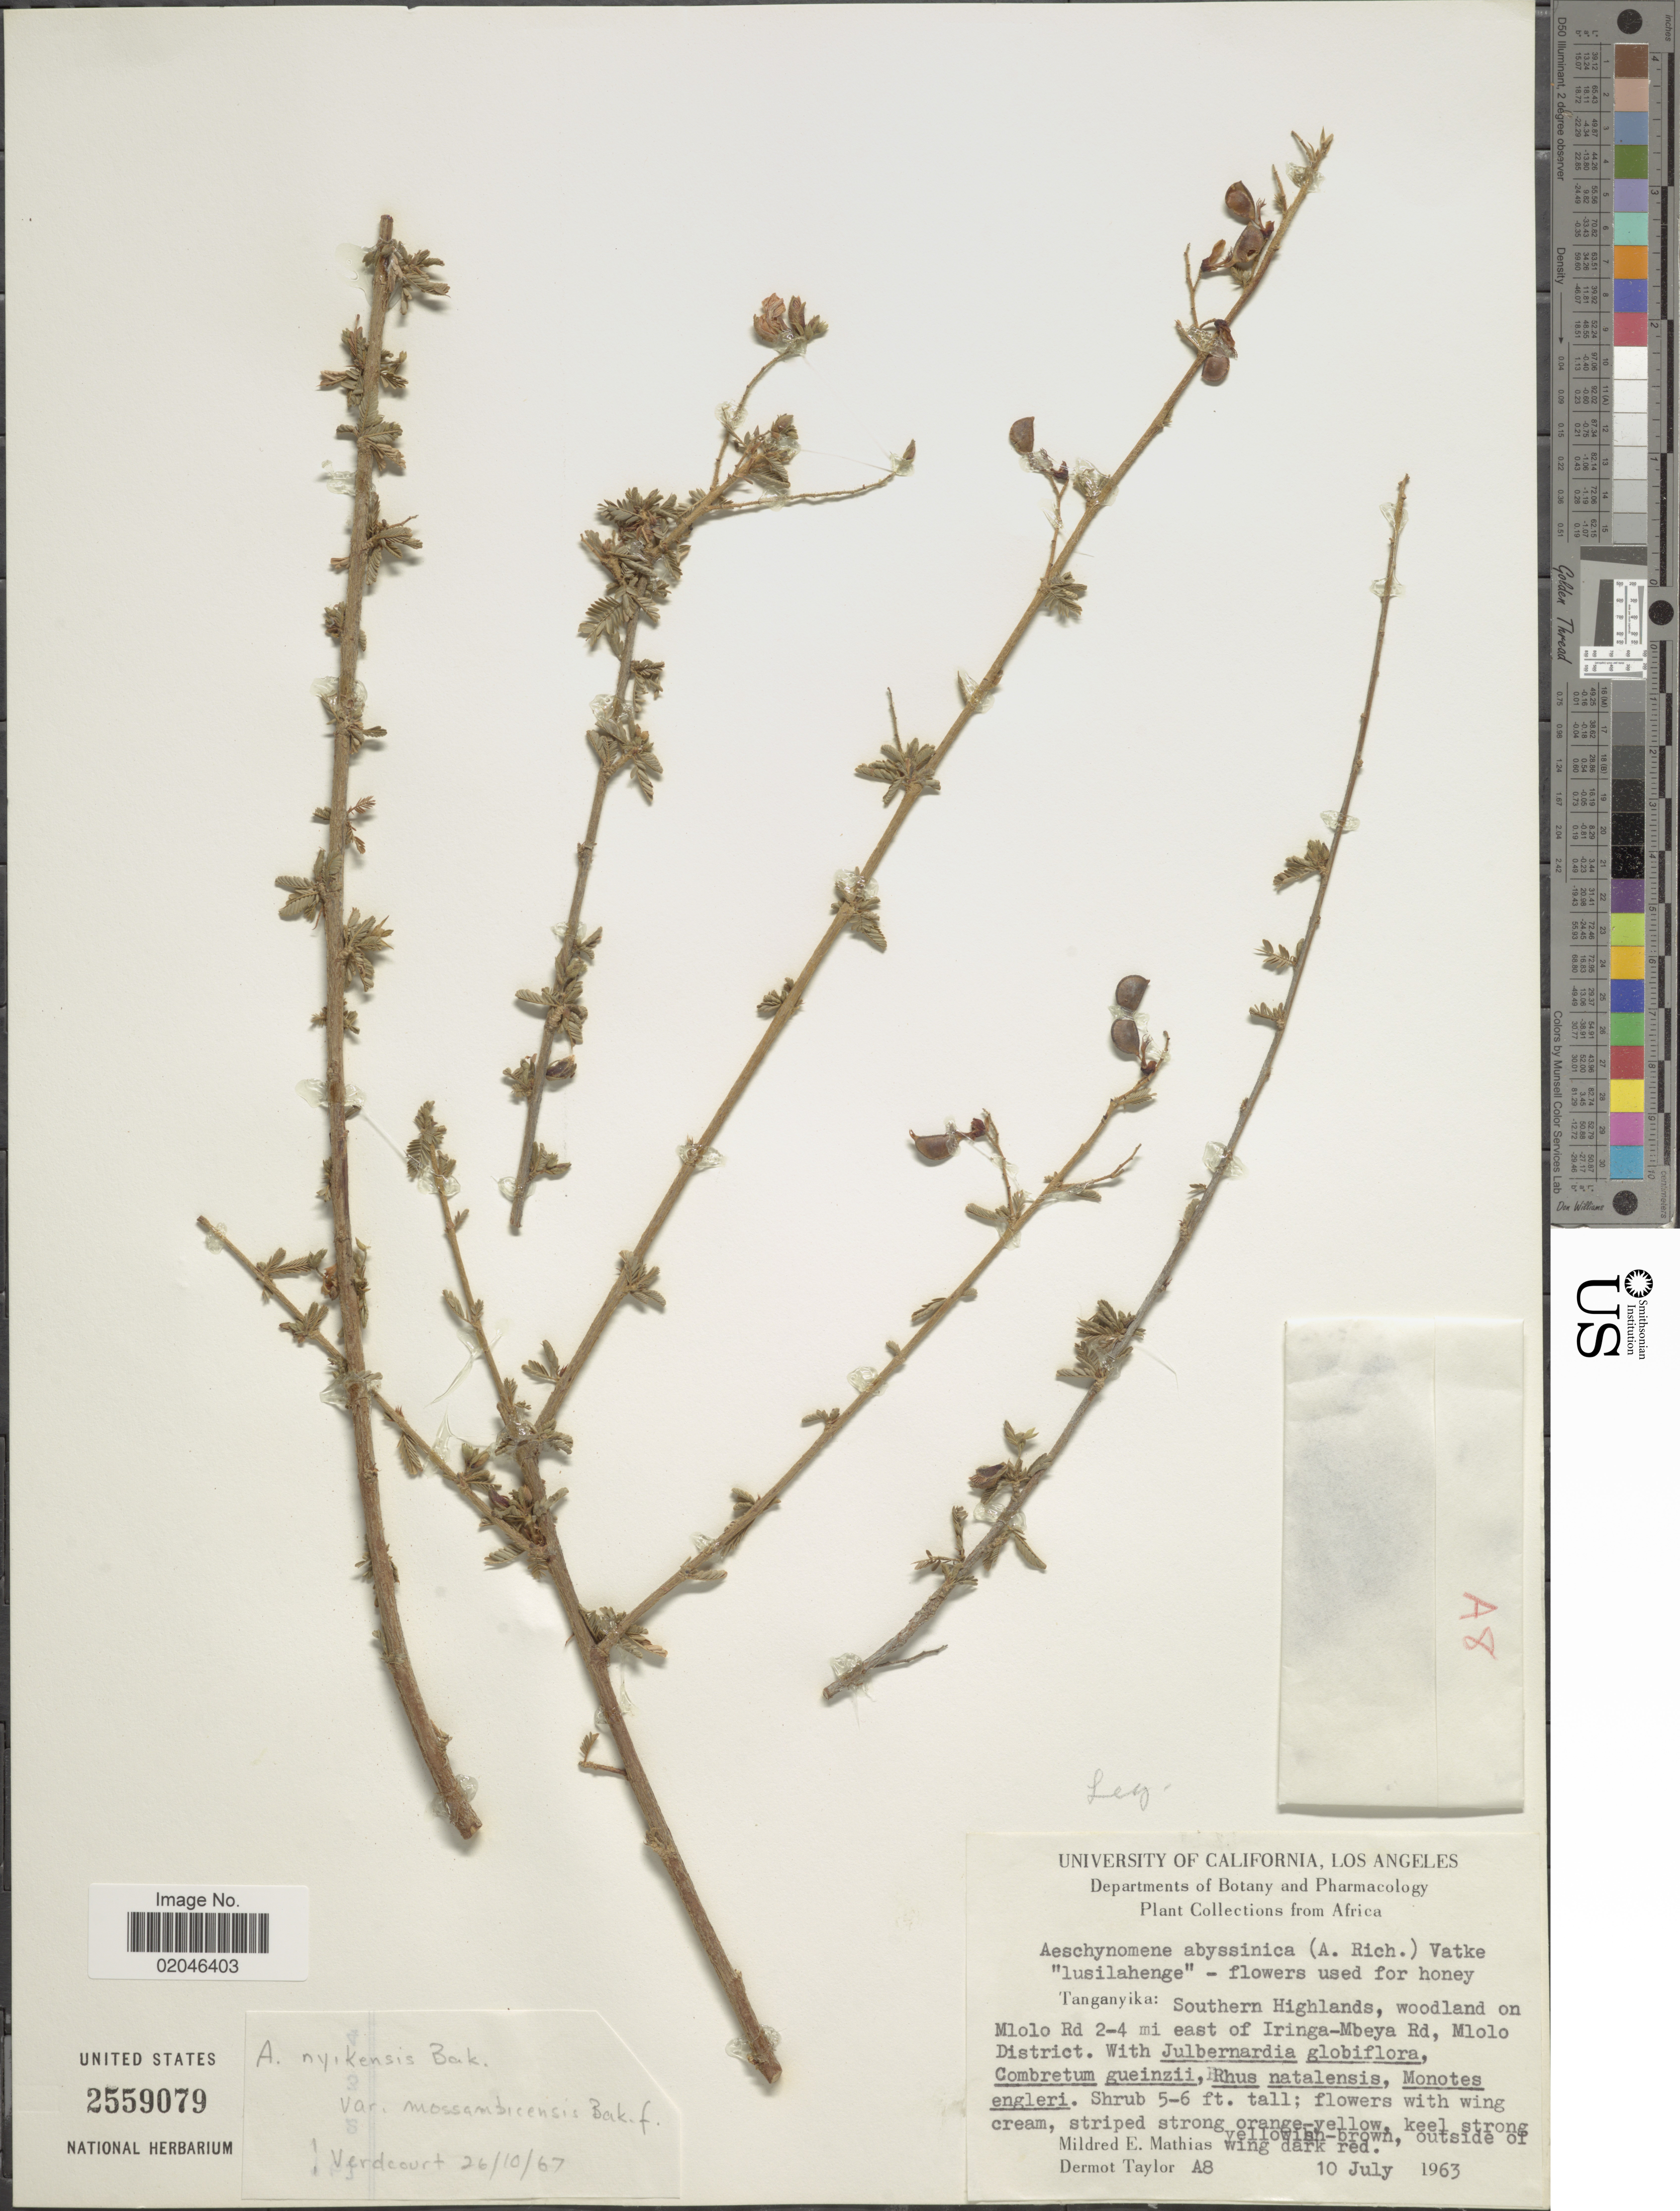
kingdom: Plantae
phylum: Tracheophyta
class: Magnoliopsida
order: Fabales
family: Fabaceae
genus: Aeschynomene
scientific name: Aeschynomene abyssinica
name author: (A. Rich.) Vatke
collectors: M. E. Mathias & D. Taylor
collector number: A8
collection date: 1963-07-10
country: Tanzania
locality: Tanganyika: Southern Highlands, woodland on Mlolo Rd 2-4 mi east of Iringa-Mbeya Rd, Mlolo District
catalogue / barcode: US 2559079